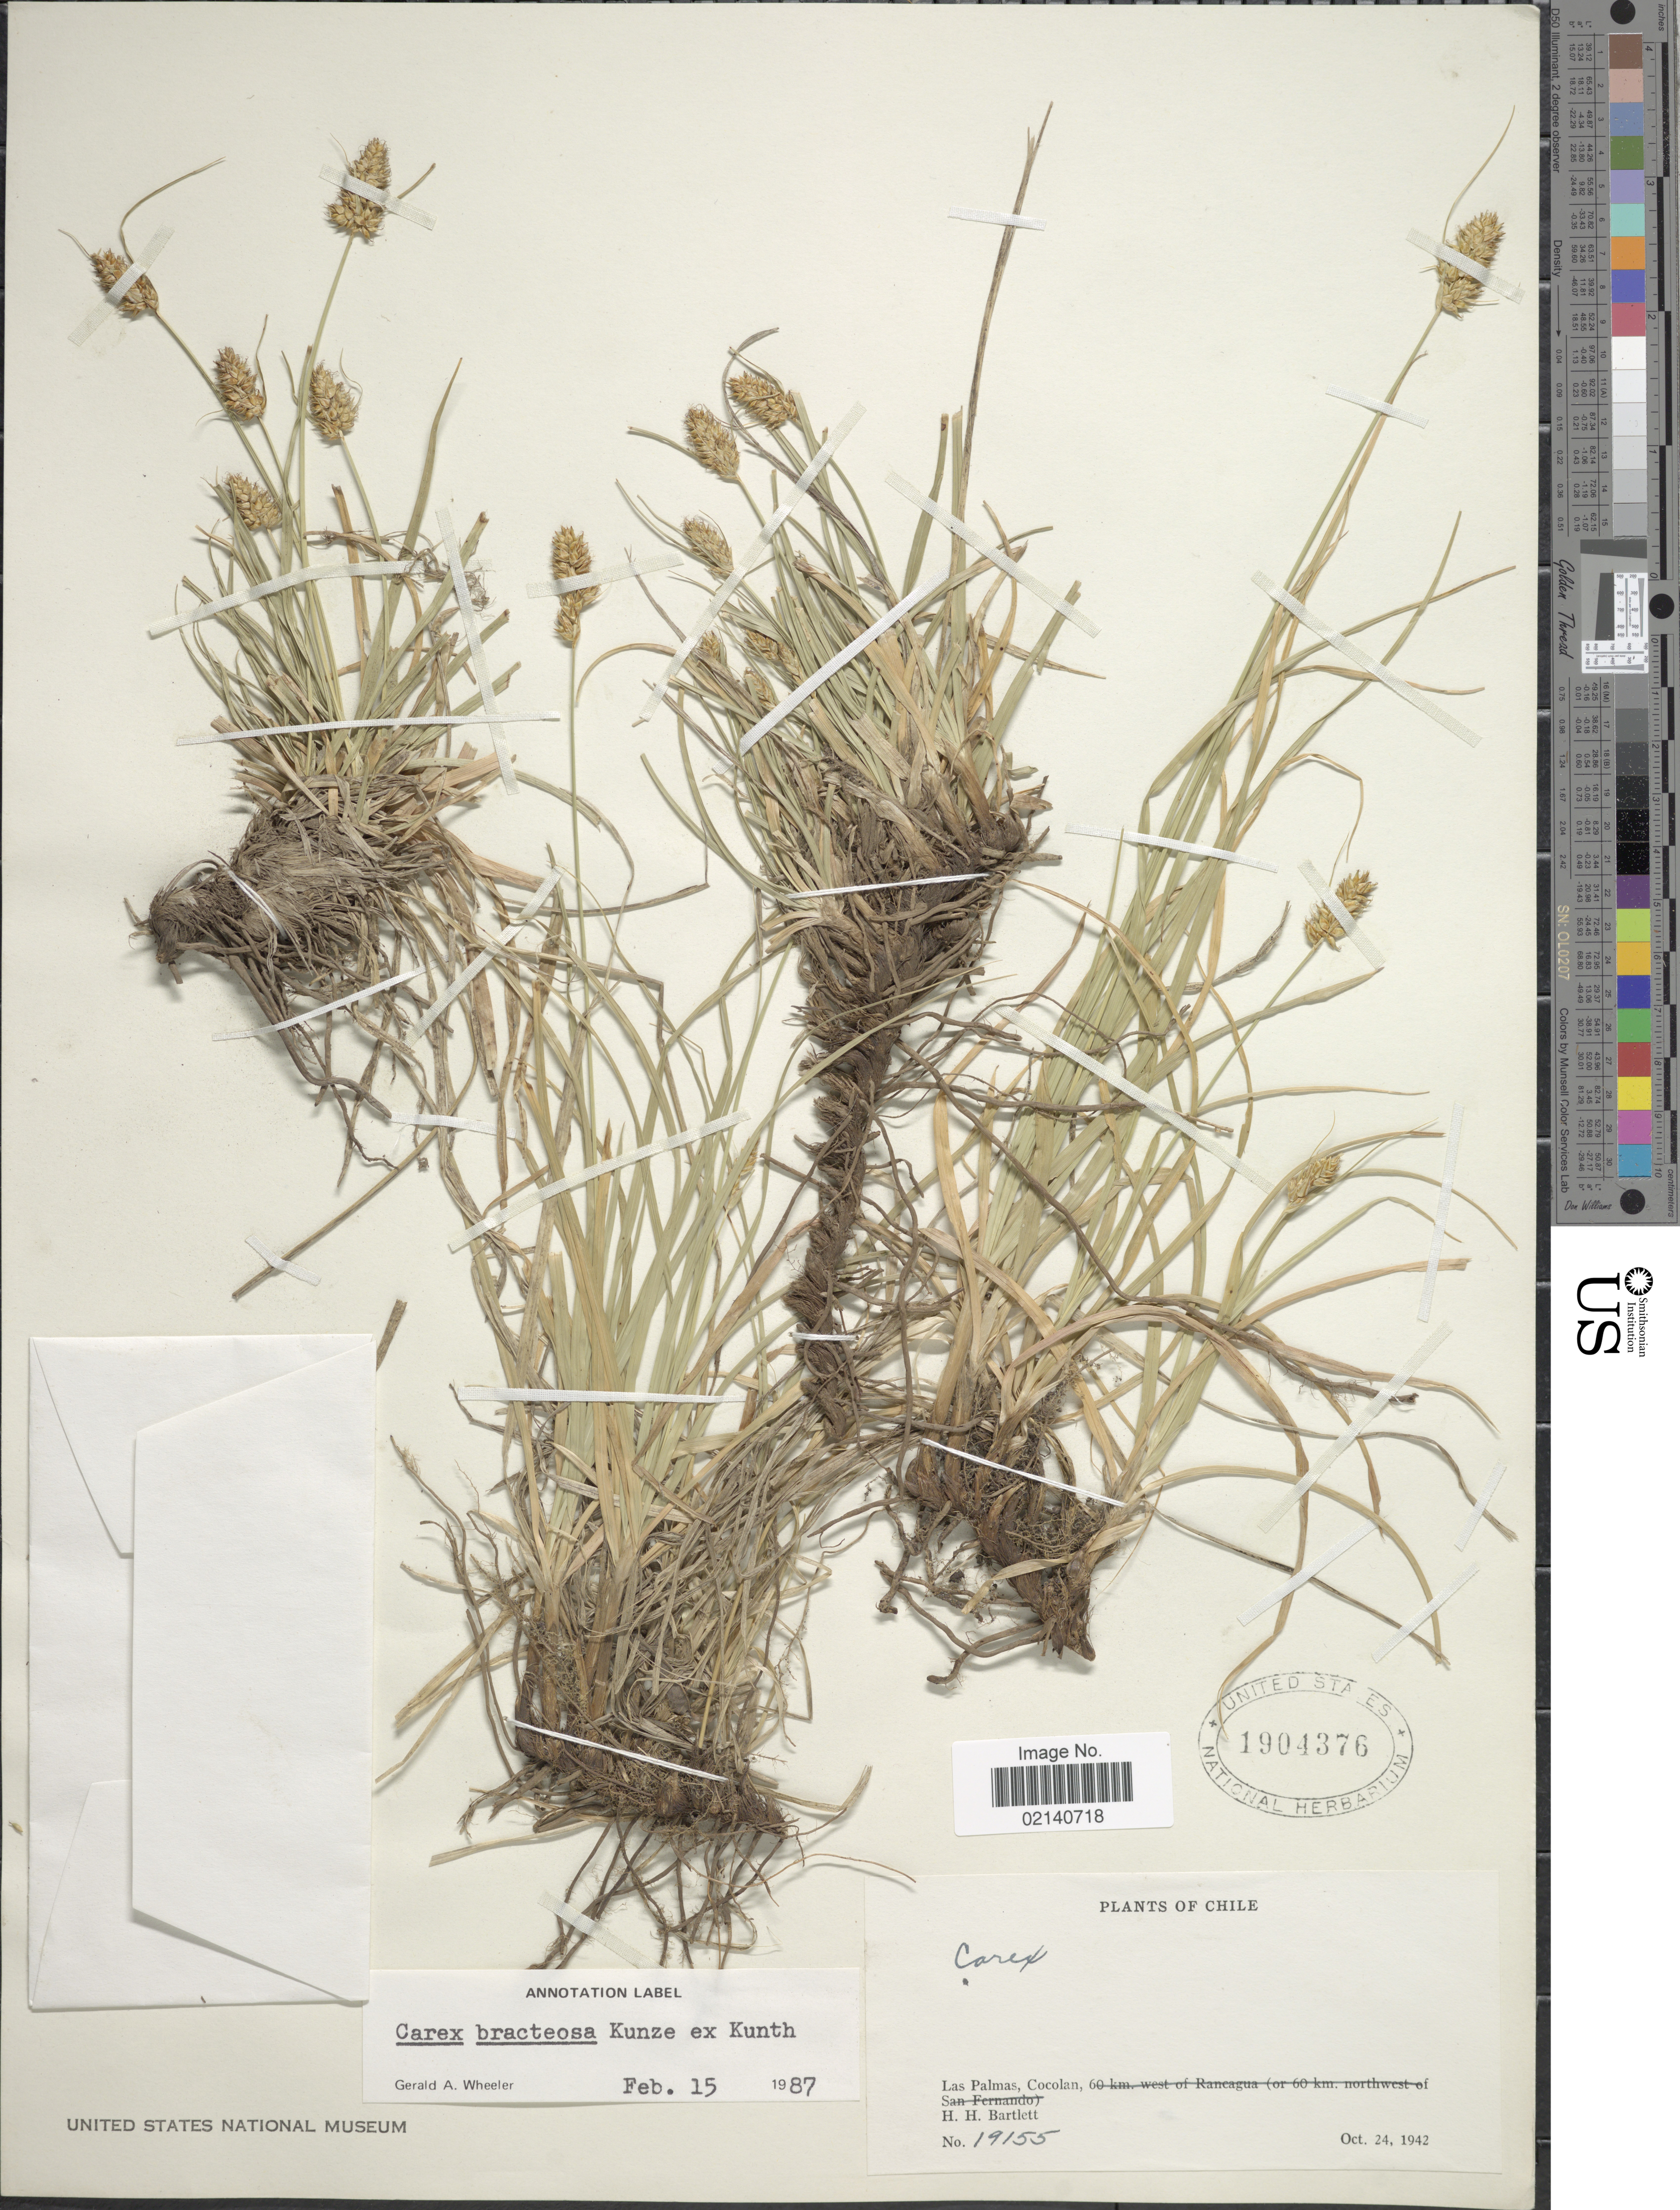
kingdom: Plantae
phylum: Tracheophyta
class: Liliopsida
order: Poales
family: Cyperaceae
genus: Carex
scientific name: Carex bracteosa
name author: (Rchb.) Kunze ex Kunth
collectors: H. H. Bartlett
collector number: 19155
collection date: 1942-12-24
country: Chile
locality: Las Palmas, Cocolan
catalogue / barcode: US 1904376